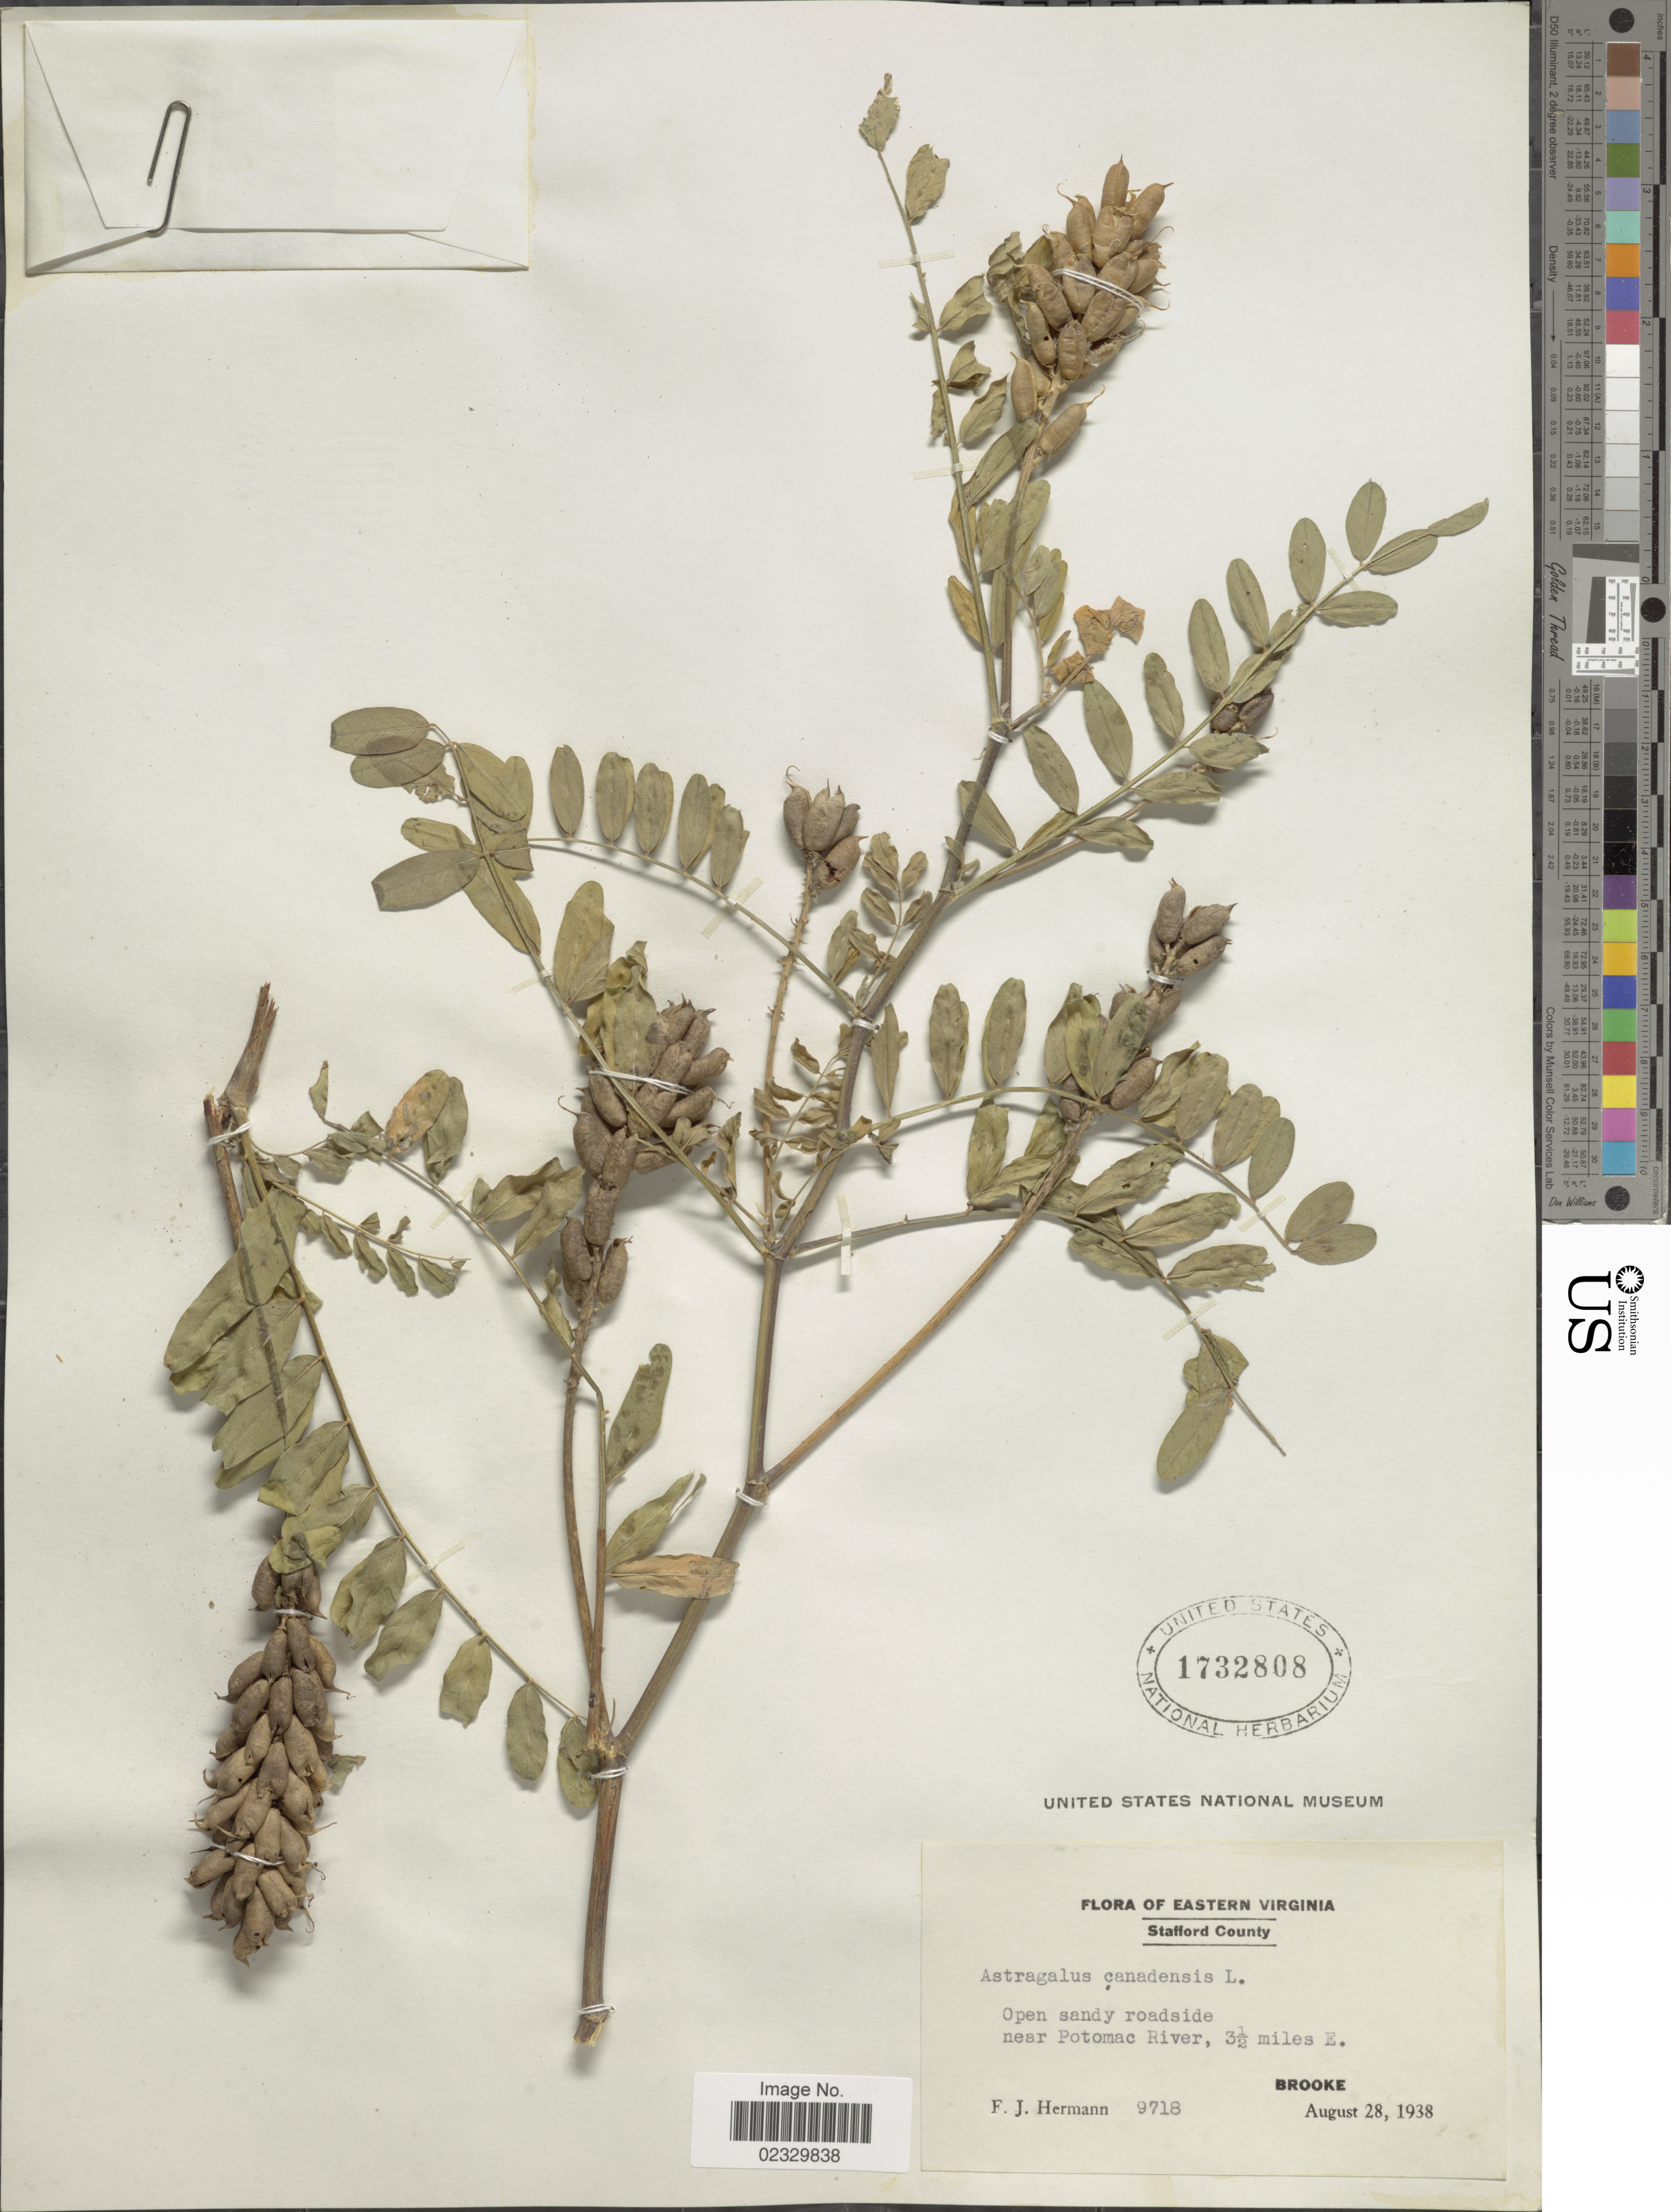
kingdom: Plantae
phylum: Tracheophyta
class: Magnoliopsida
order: Fabales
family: Fabaceae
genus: Astragalus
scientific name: Astragalus canadensis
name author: L.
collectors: F. J. Hermann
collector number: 9718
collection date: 1938-08-28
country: United States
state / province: Virginia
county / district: Stafford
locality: Eastern Virginia, near Potomac River, 3½ miles E. Brooke.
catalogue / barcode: US 1732808